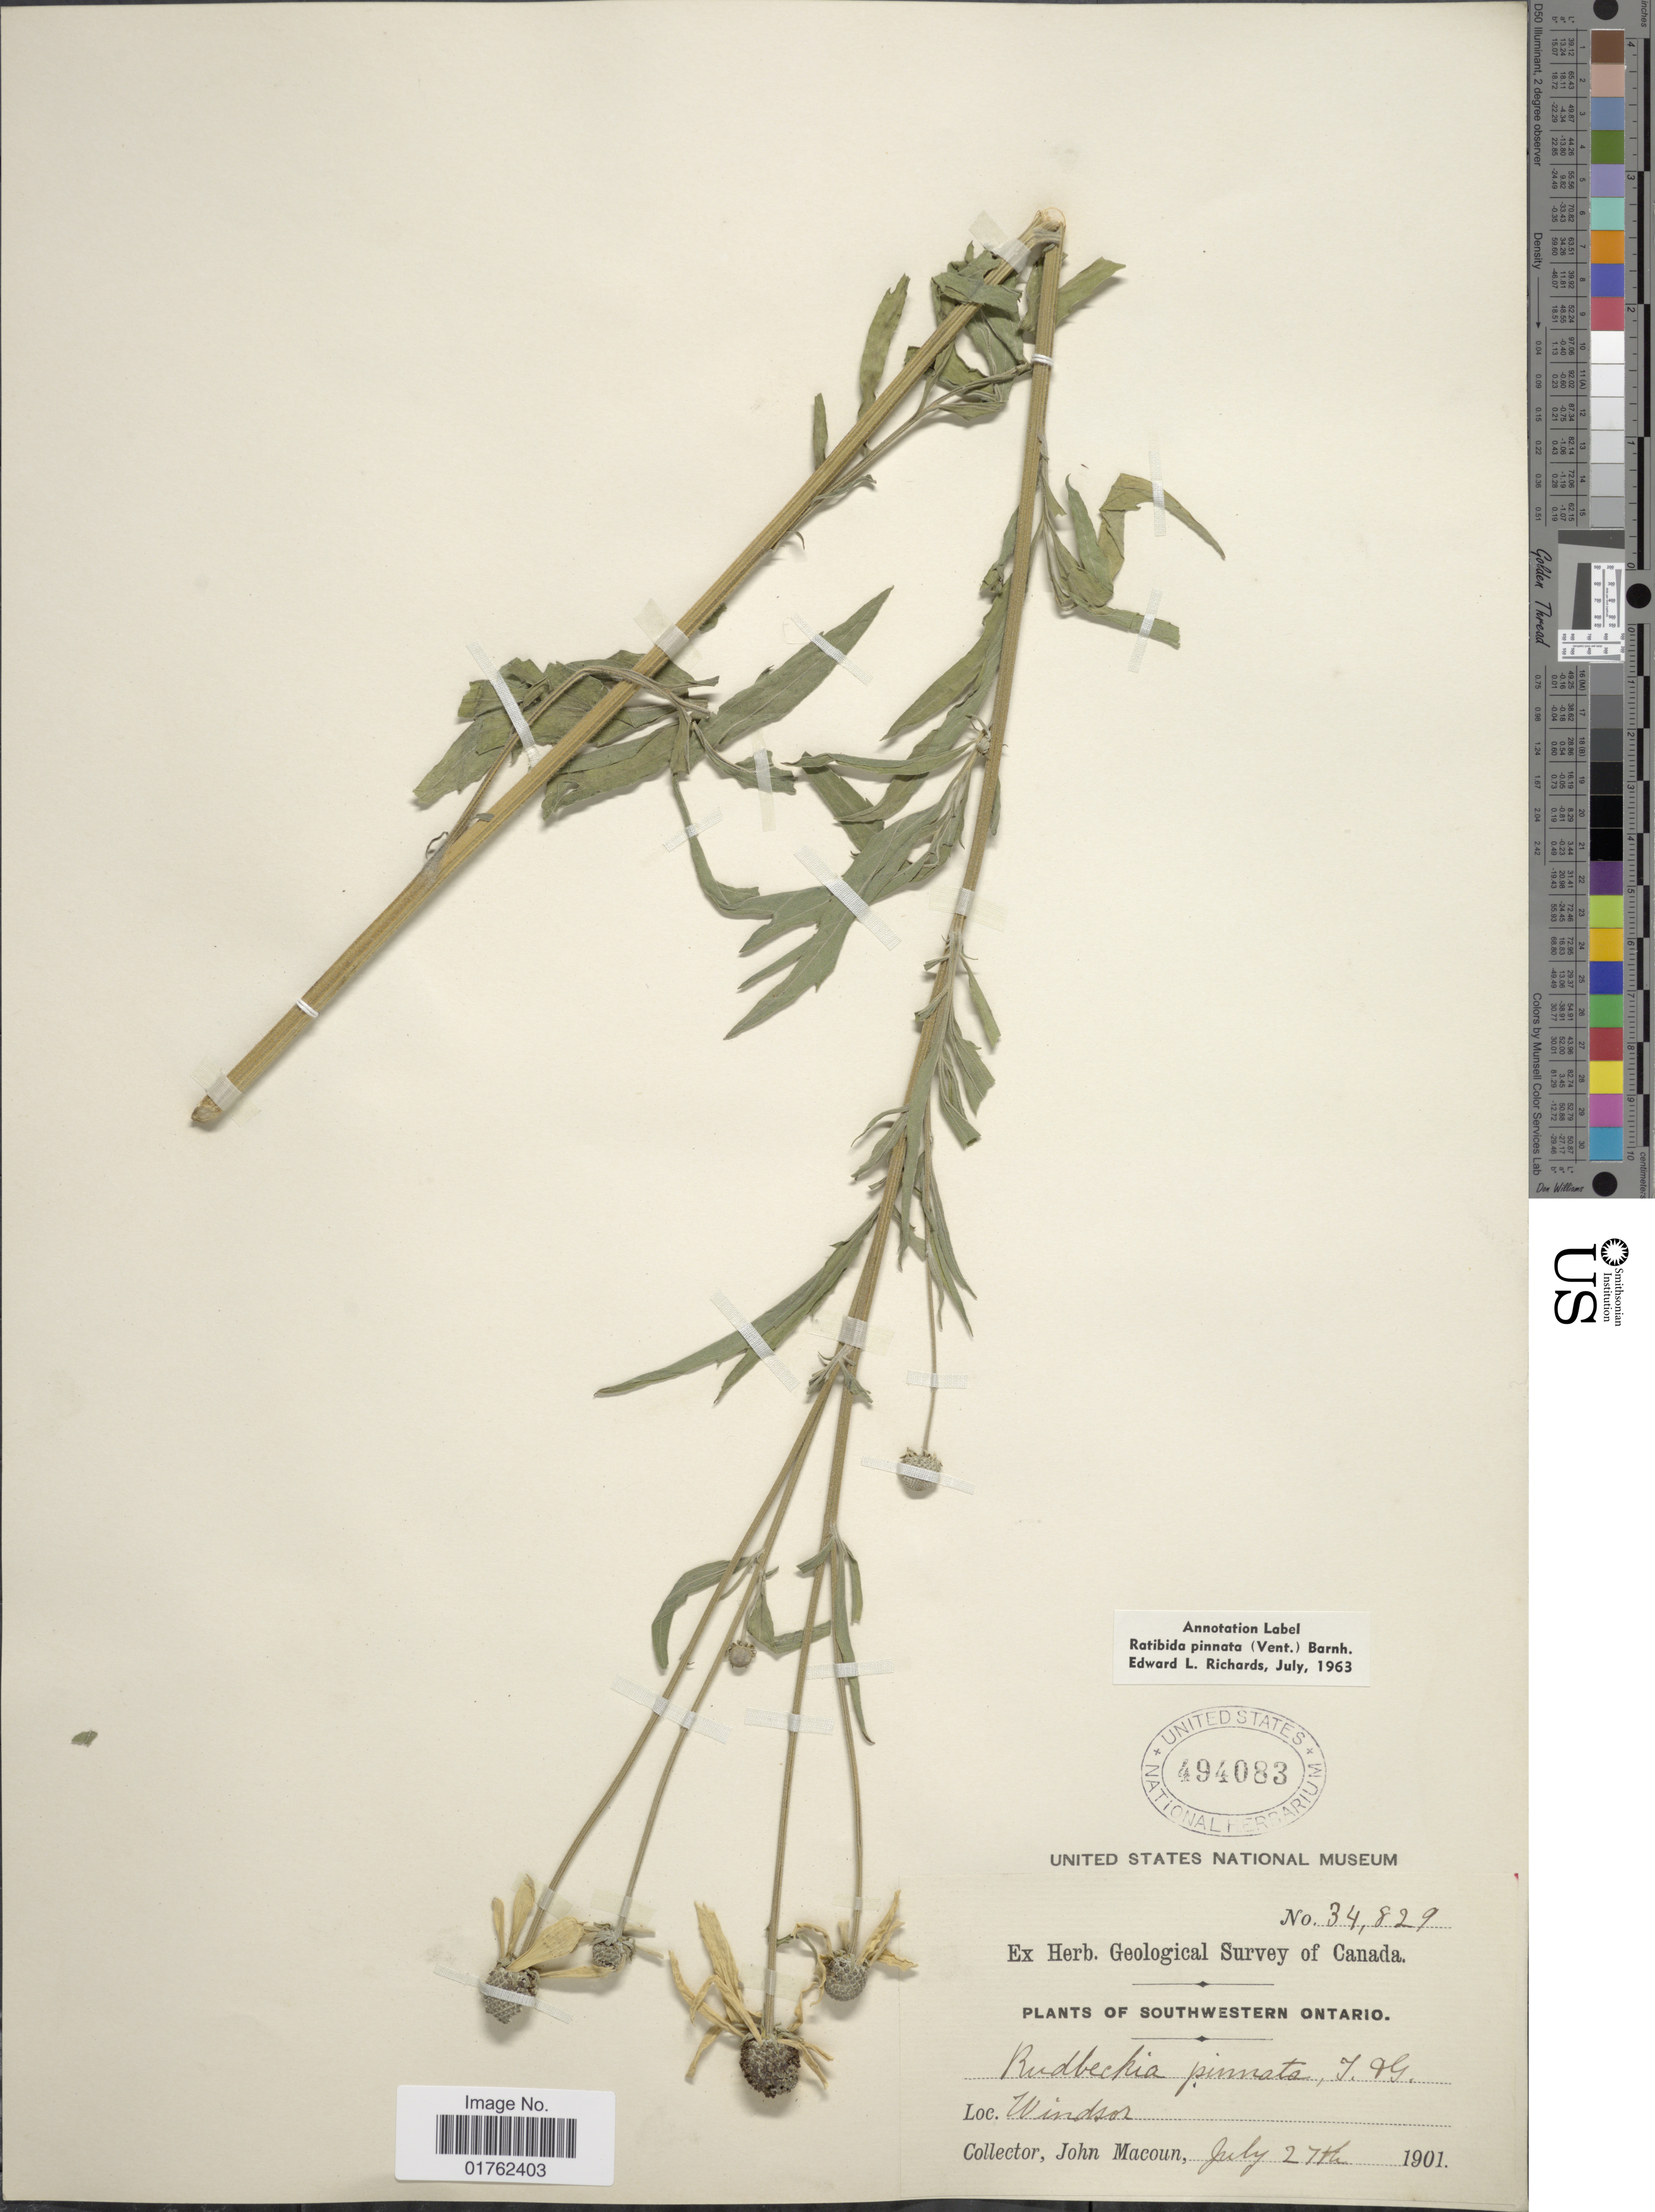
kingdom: Plantae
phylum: Tracheophyta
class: Magnoliopsida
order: Asterales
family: Asteraceae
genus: Ratibida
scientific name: Ratibida pinnata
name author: (Vent.) Barnhart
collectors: J. Macoun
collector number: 34829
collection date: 1901-07-27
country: Canada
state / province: Ontario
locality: Southwestern Ontario. Windsor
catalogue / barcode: US 494083